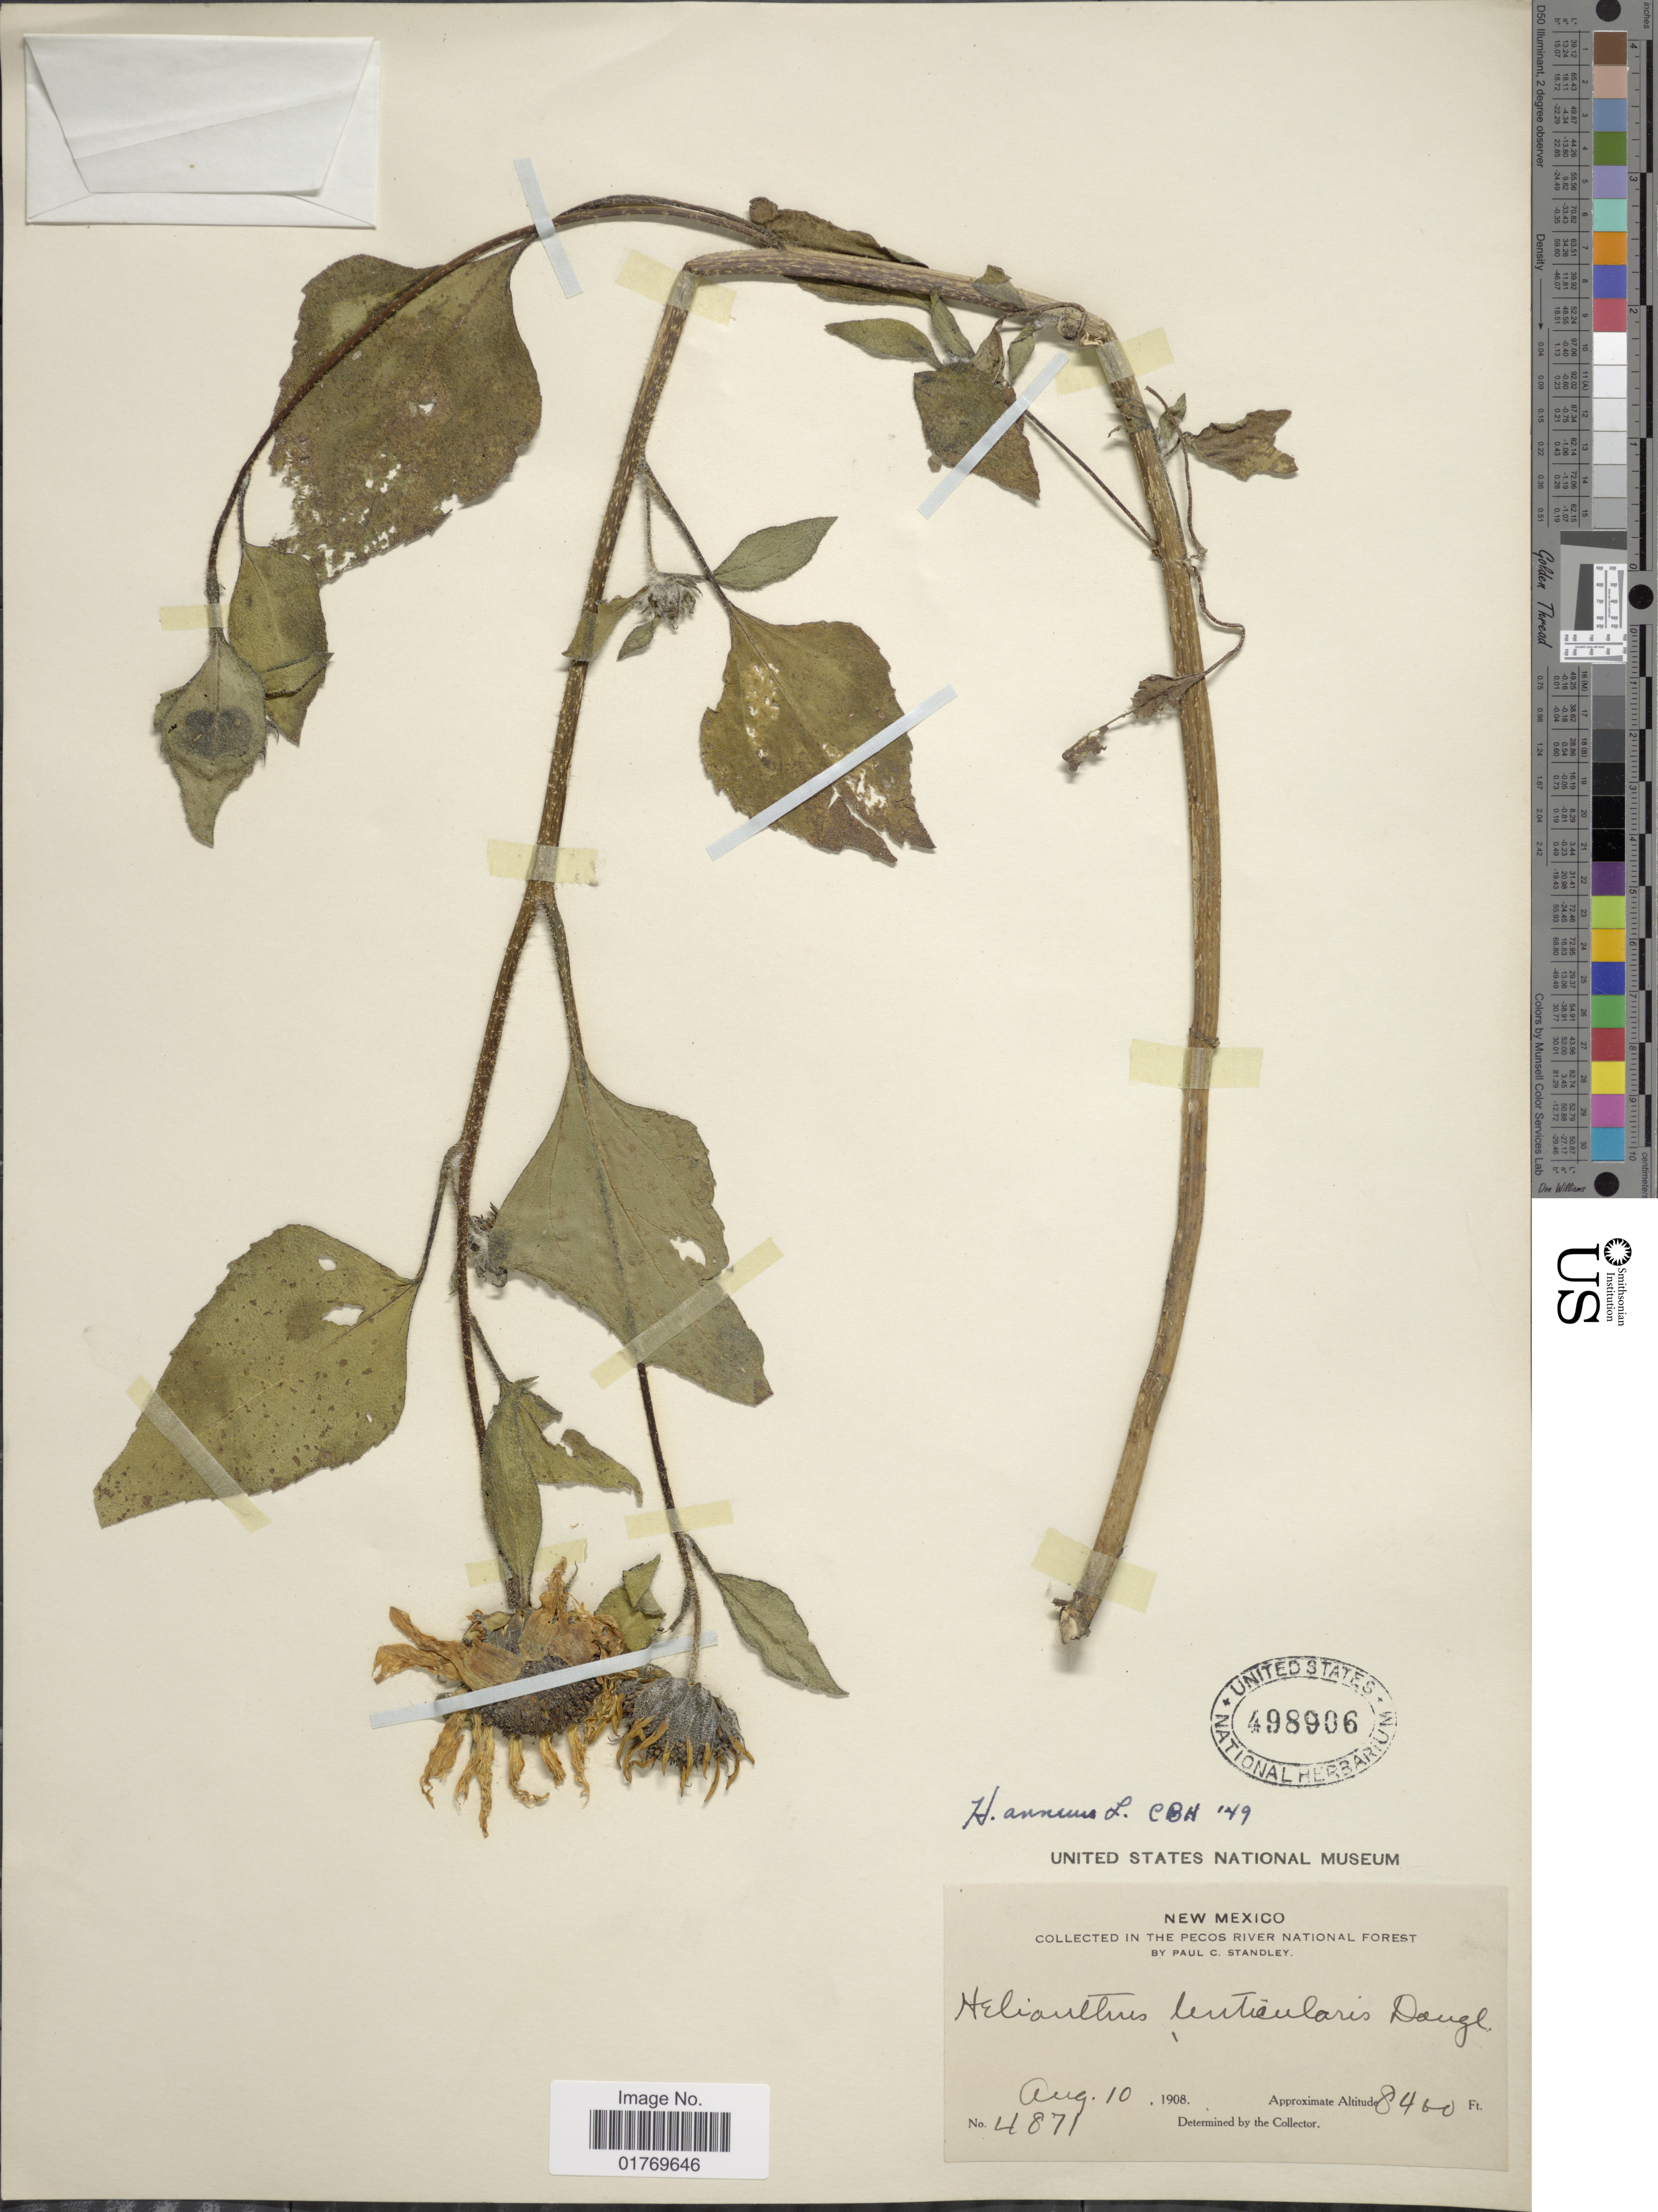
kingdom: Plantae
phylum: Tracheophyta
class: Magnoliopsida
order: Asterales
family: Asteraceae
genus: Helianthus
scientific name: Helianthus annuus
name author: L.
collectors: P. C. Standley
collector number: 4871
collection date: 1908-08-10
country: United States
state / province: New Mexico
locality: In the Pecos River National Forest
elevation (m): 2560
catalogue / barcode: US 498906